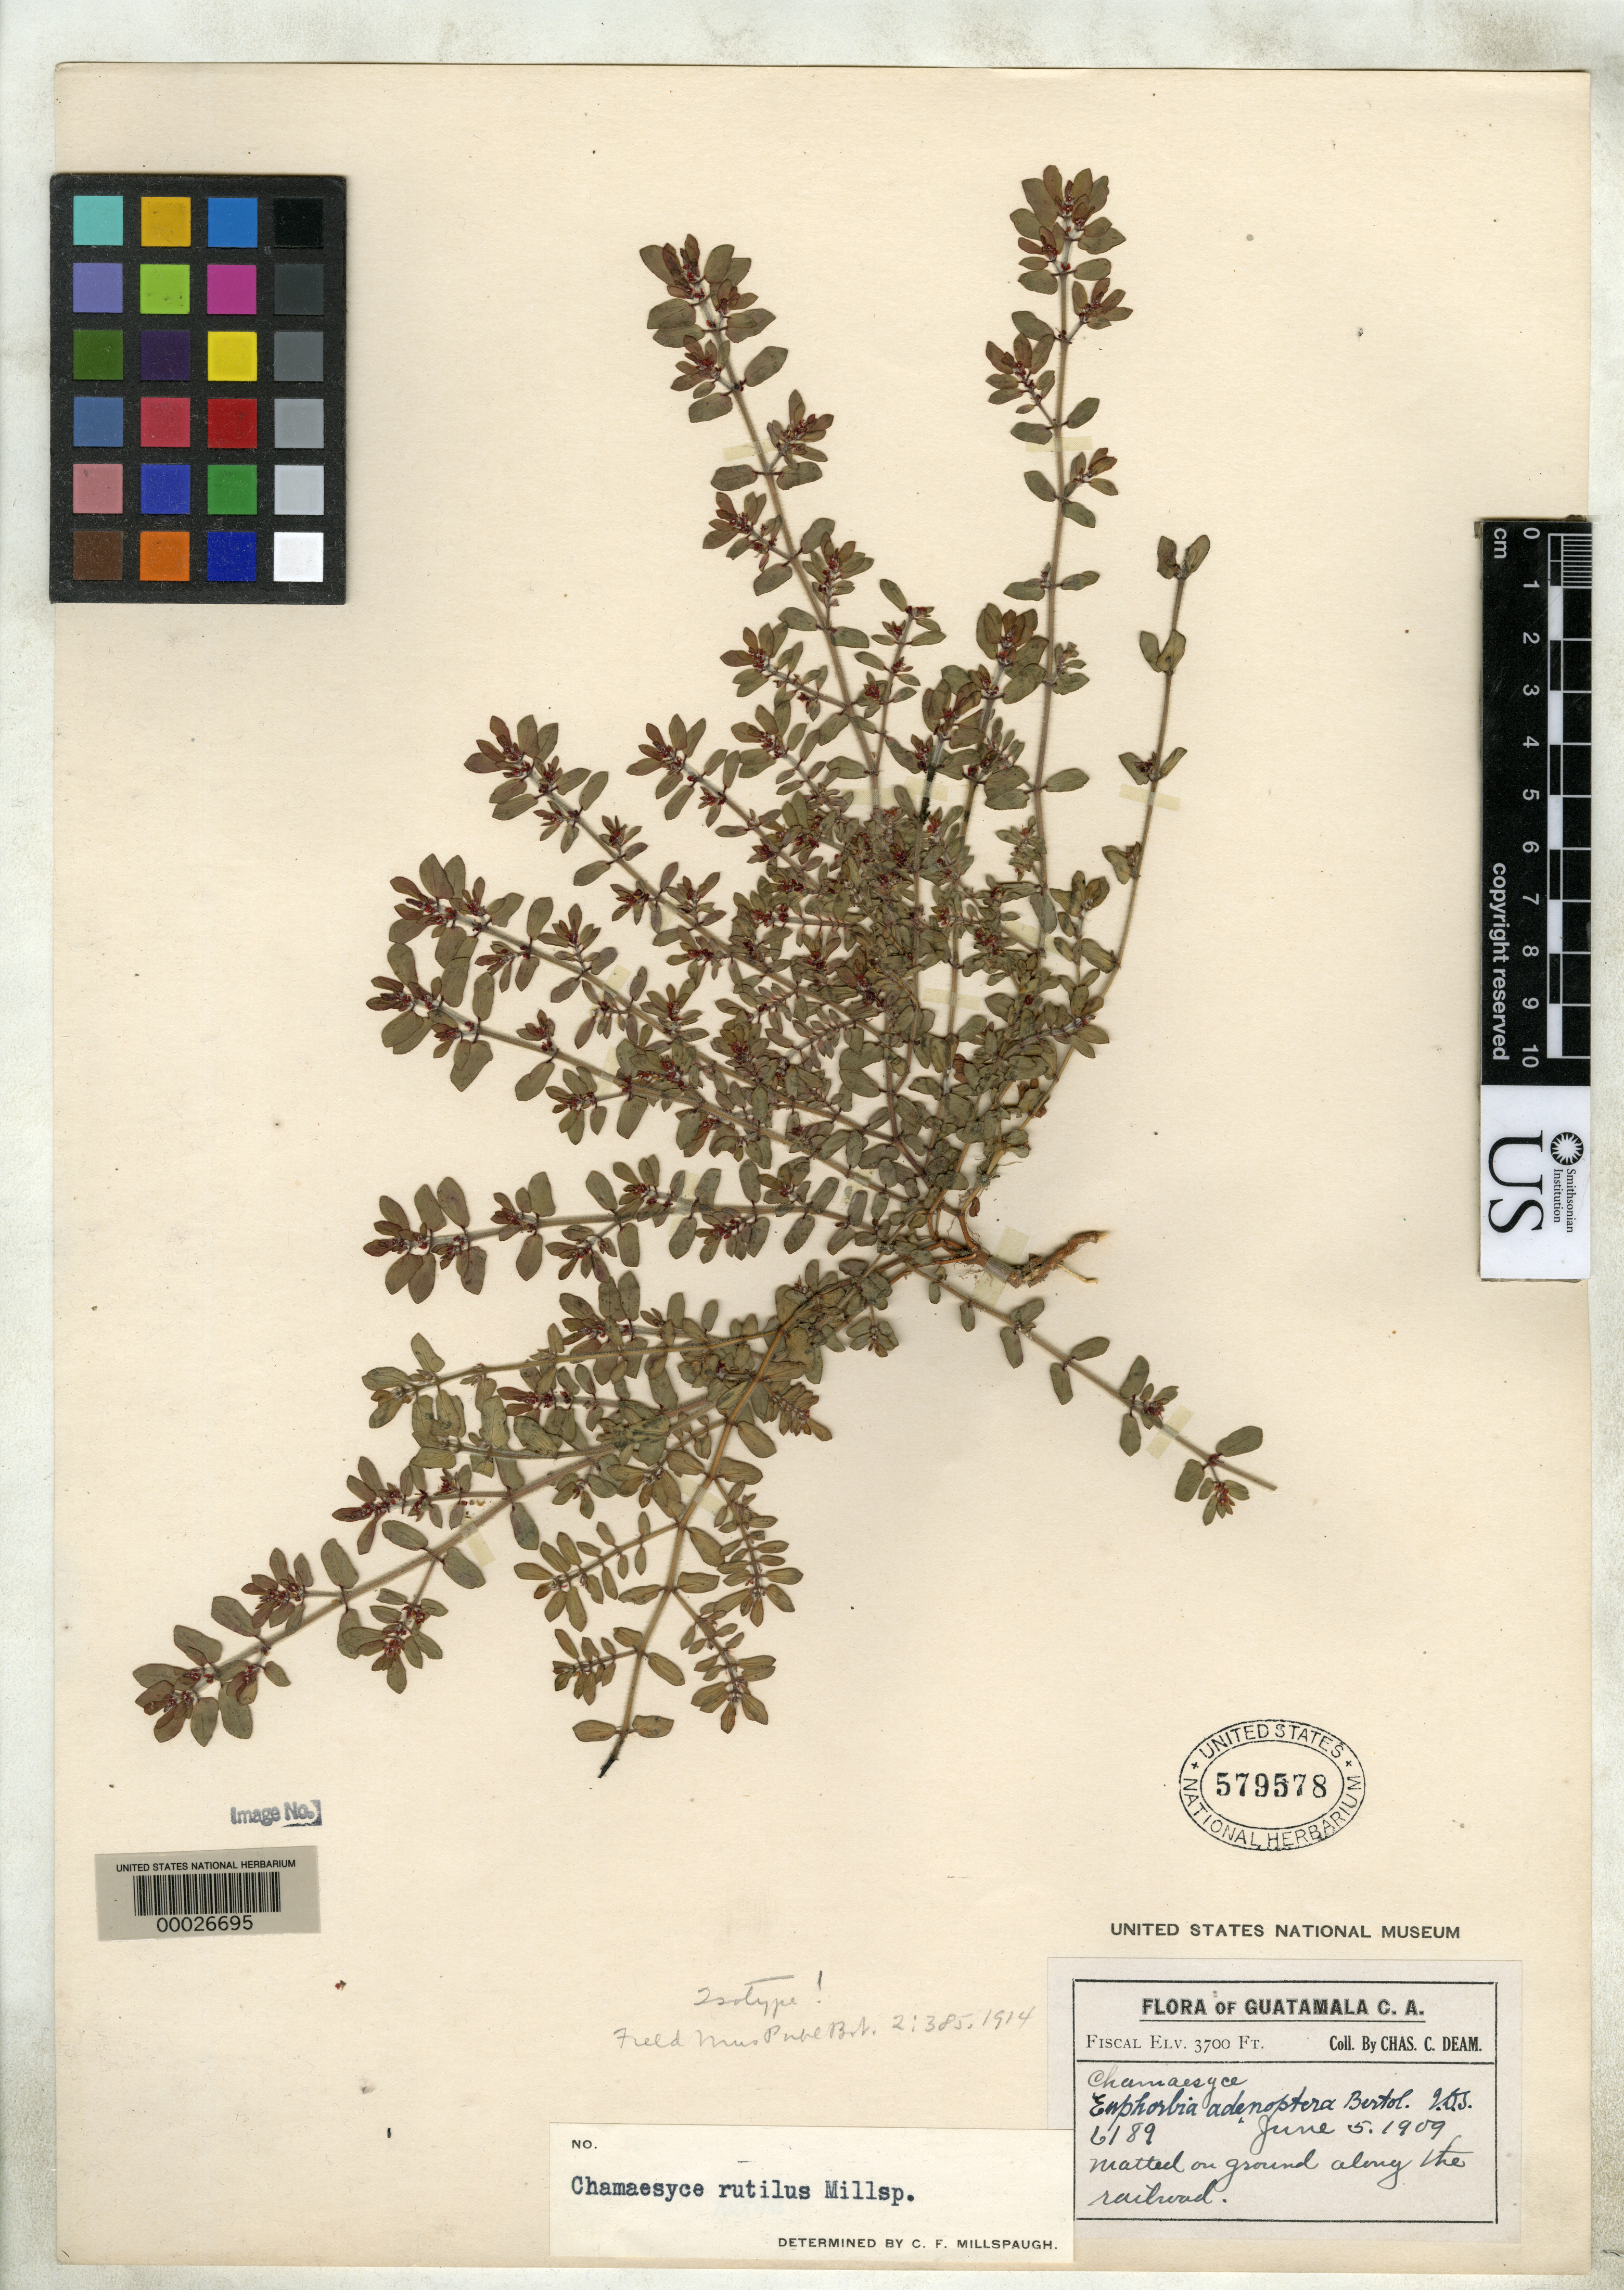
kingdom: Plantae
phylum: Tracheophyta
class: Magnoliopsida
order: Malpighiales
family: Euphorbiaceae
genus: Chamaesyce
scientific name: Chamaesyce rutilus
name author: Millsp.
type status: Isotype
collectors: C. C. Deam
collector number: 6189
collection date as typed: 05 Jun 1909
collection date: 1909-06-05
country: Guatemala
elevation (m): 1128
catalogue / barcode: US 579578